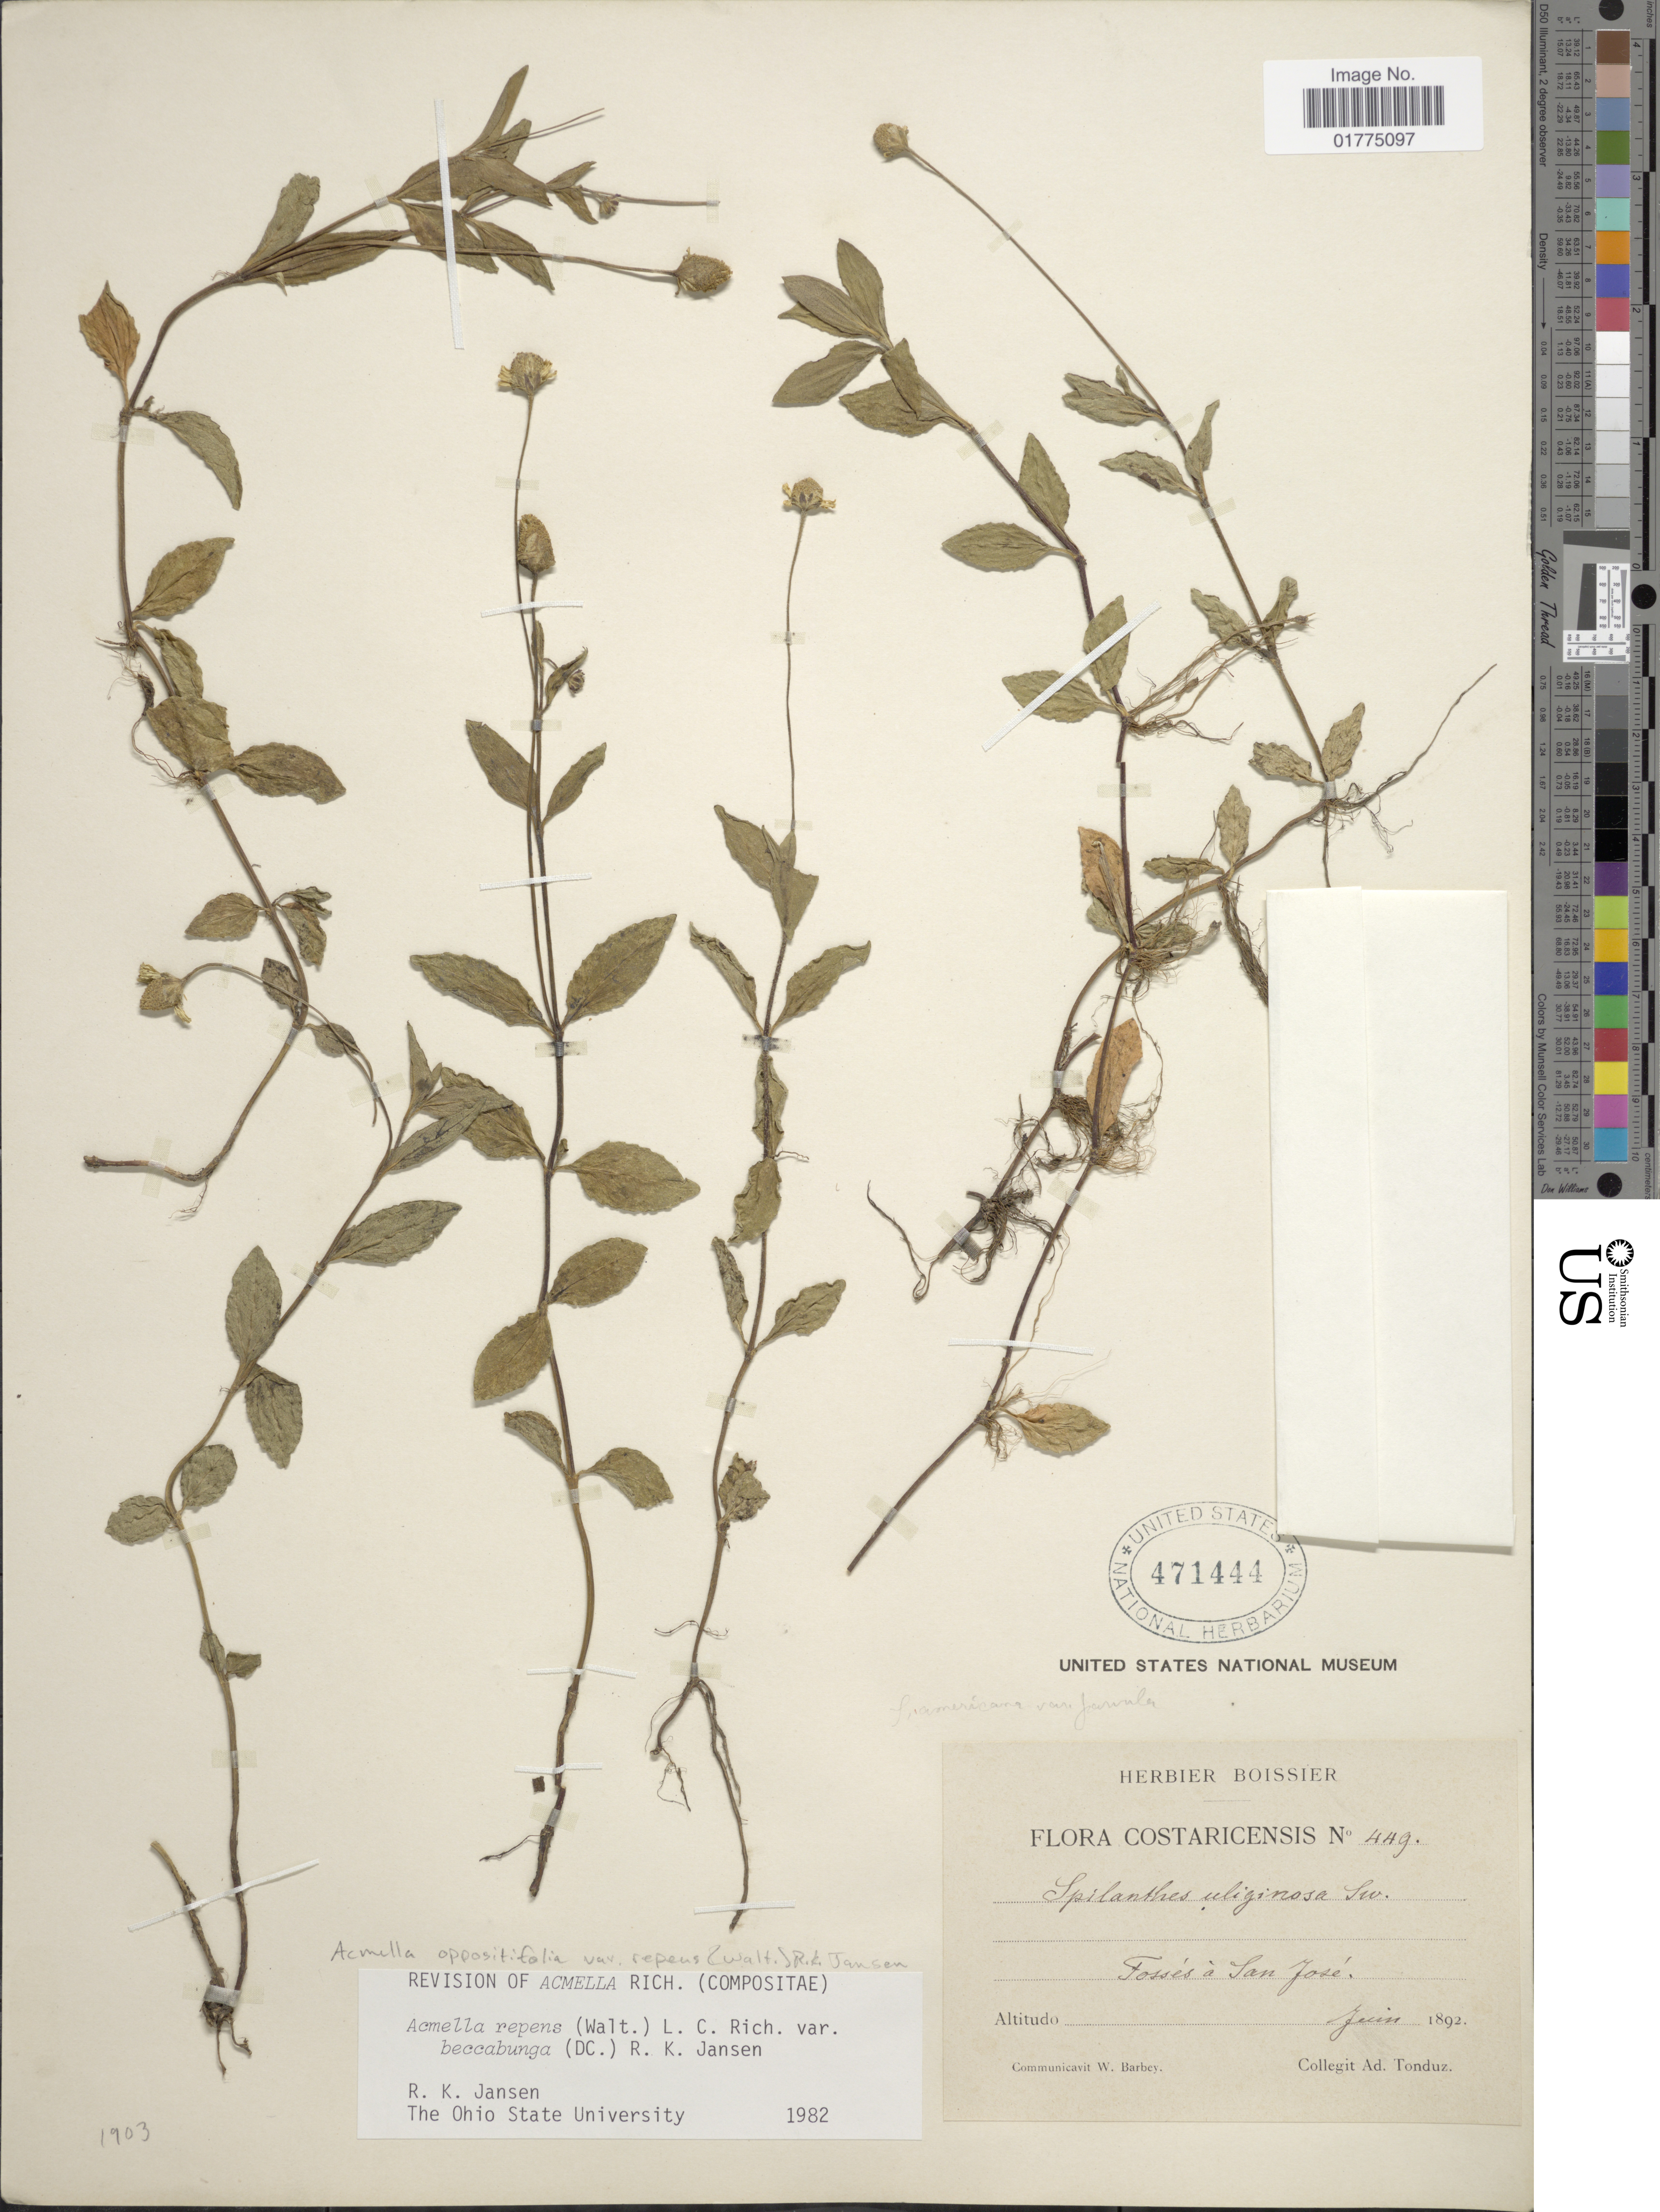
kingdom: Plantae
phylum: Tracheophyta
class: Magnoliopsida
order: Asterales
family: Asteraceae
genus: Acmella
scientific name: Acmella repens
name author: (Walter) Rich.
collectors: A. Tonduz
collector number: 449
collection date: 1892-06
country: Costa Rica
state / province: San José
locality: Fossés à San José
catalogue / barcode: US 471444